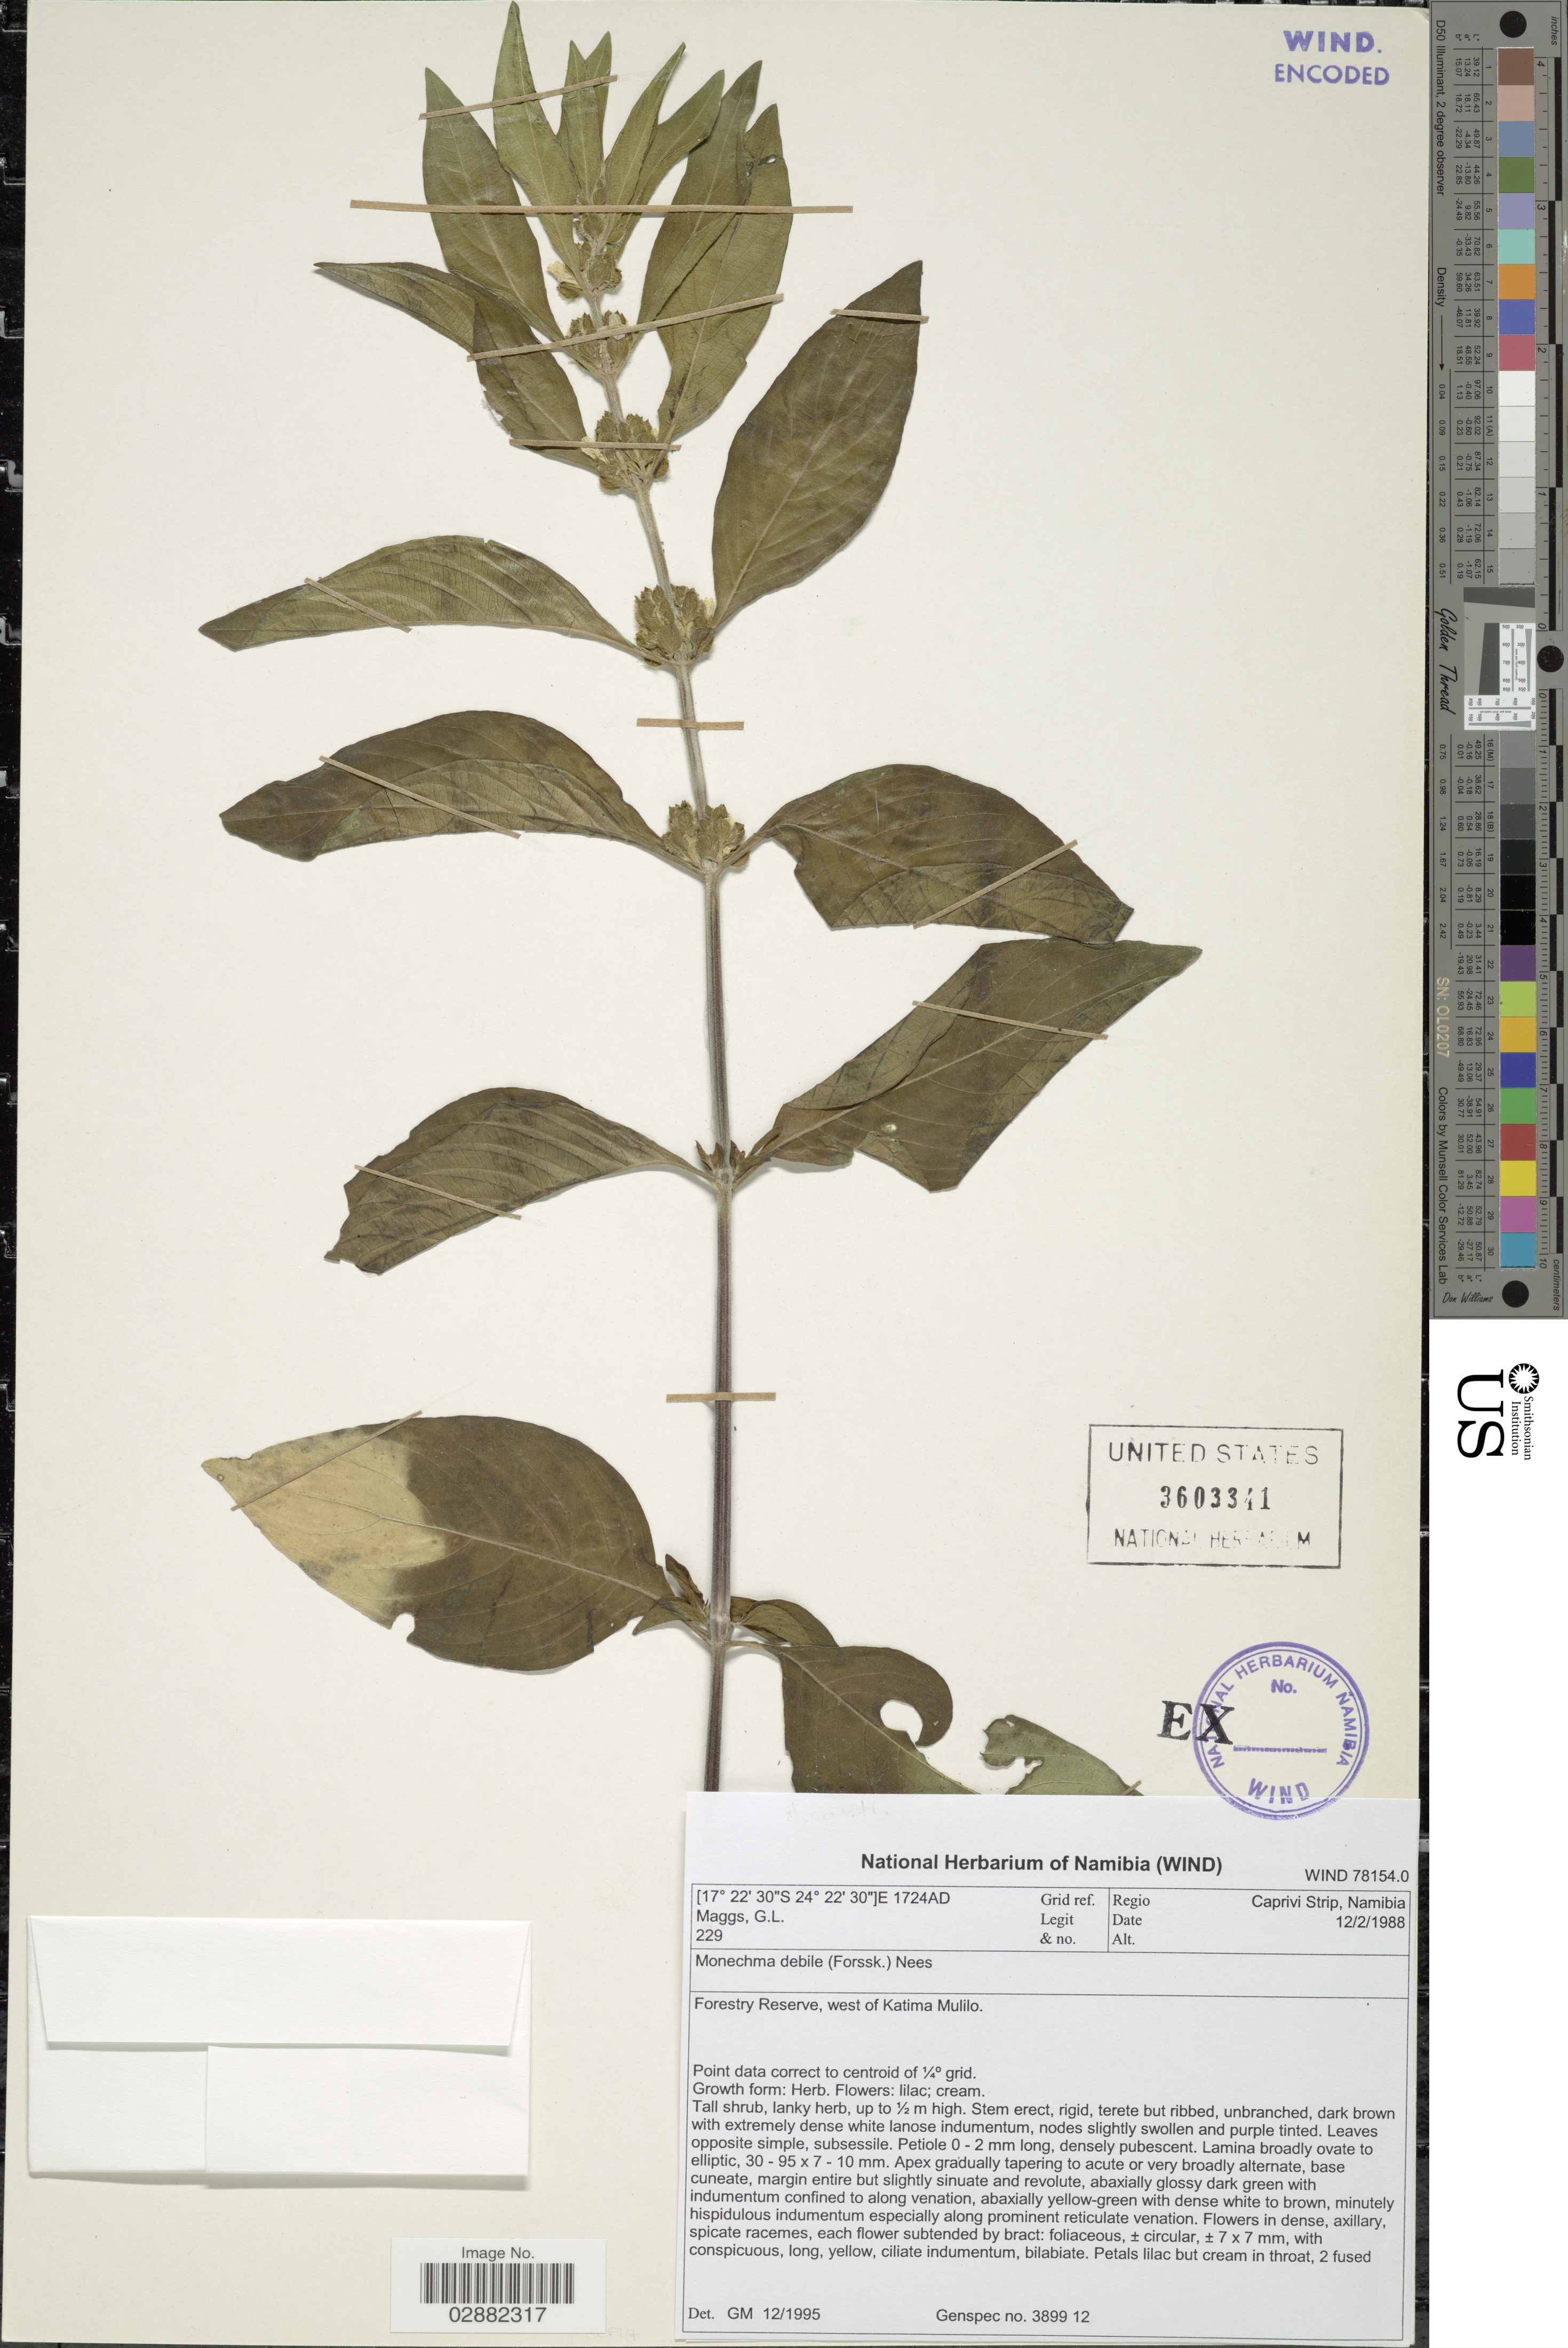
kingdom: Plantae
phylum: Tracheophyta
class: Magnoliopsida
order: Lamiales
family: Acanthaceae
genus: Justicia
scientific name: Justicia debilis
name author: (Forssk.) Vahl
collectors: G. Maggs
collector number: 229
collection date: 1988-02-12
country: Namibia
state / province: Caprivi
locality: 1724AD Grid ref. Regio Caprivi Strip, Namibia. Forestry Reserve, west of Katima Mulilo.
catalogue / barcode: US 3603341